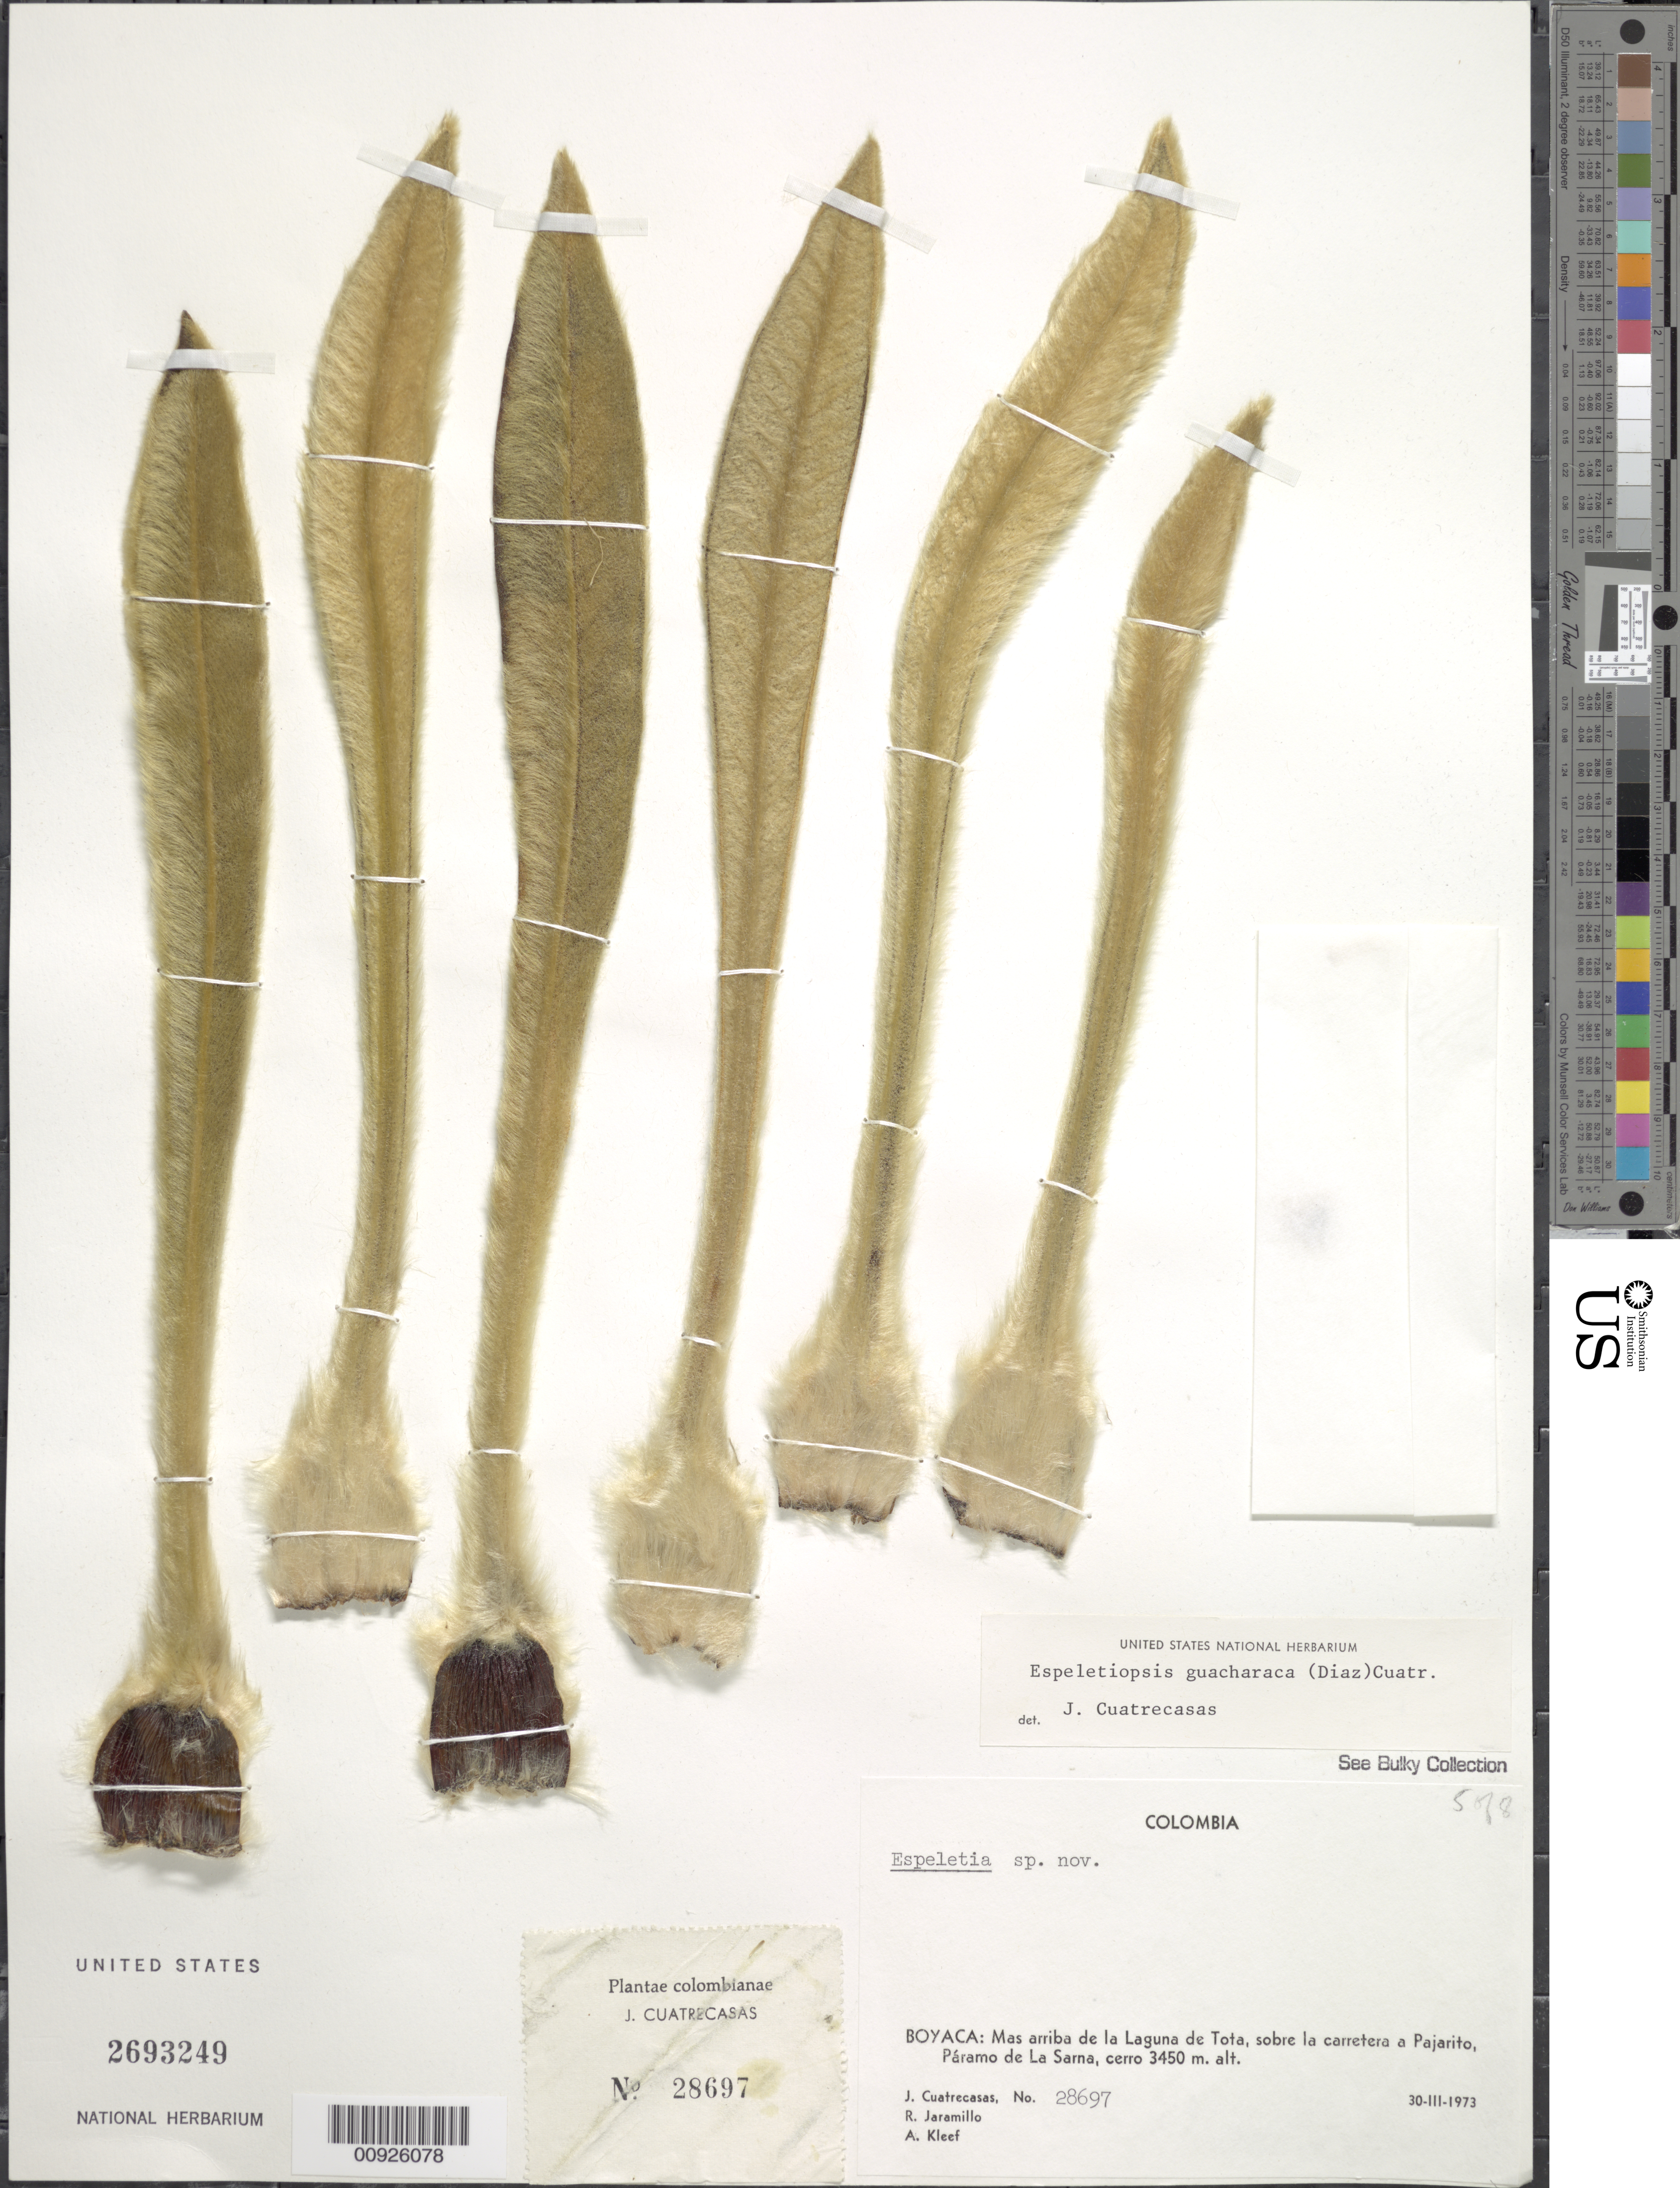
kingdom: Plantae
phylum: Tracheophyta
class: Magnoliopsida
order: Asterales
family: Asteraceae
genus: Espeletiopsis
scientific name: Espeletiopsis jimenez-quesadae var. guacharaca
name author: (S. Díaz) Cuatrec.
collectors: J. Cuatrecasas, R. Jaramillo M. & A. Kleef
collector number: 28697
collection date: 1973-03-30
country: Colombia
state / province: Boyacá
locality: Boyacá: Mas arriba de la Laguna de Tota, sobre la carretera a Pajarito, Paramo de La Sarna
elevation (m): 3450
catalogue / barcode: US 2693249